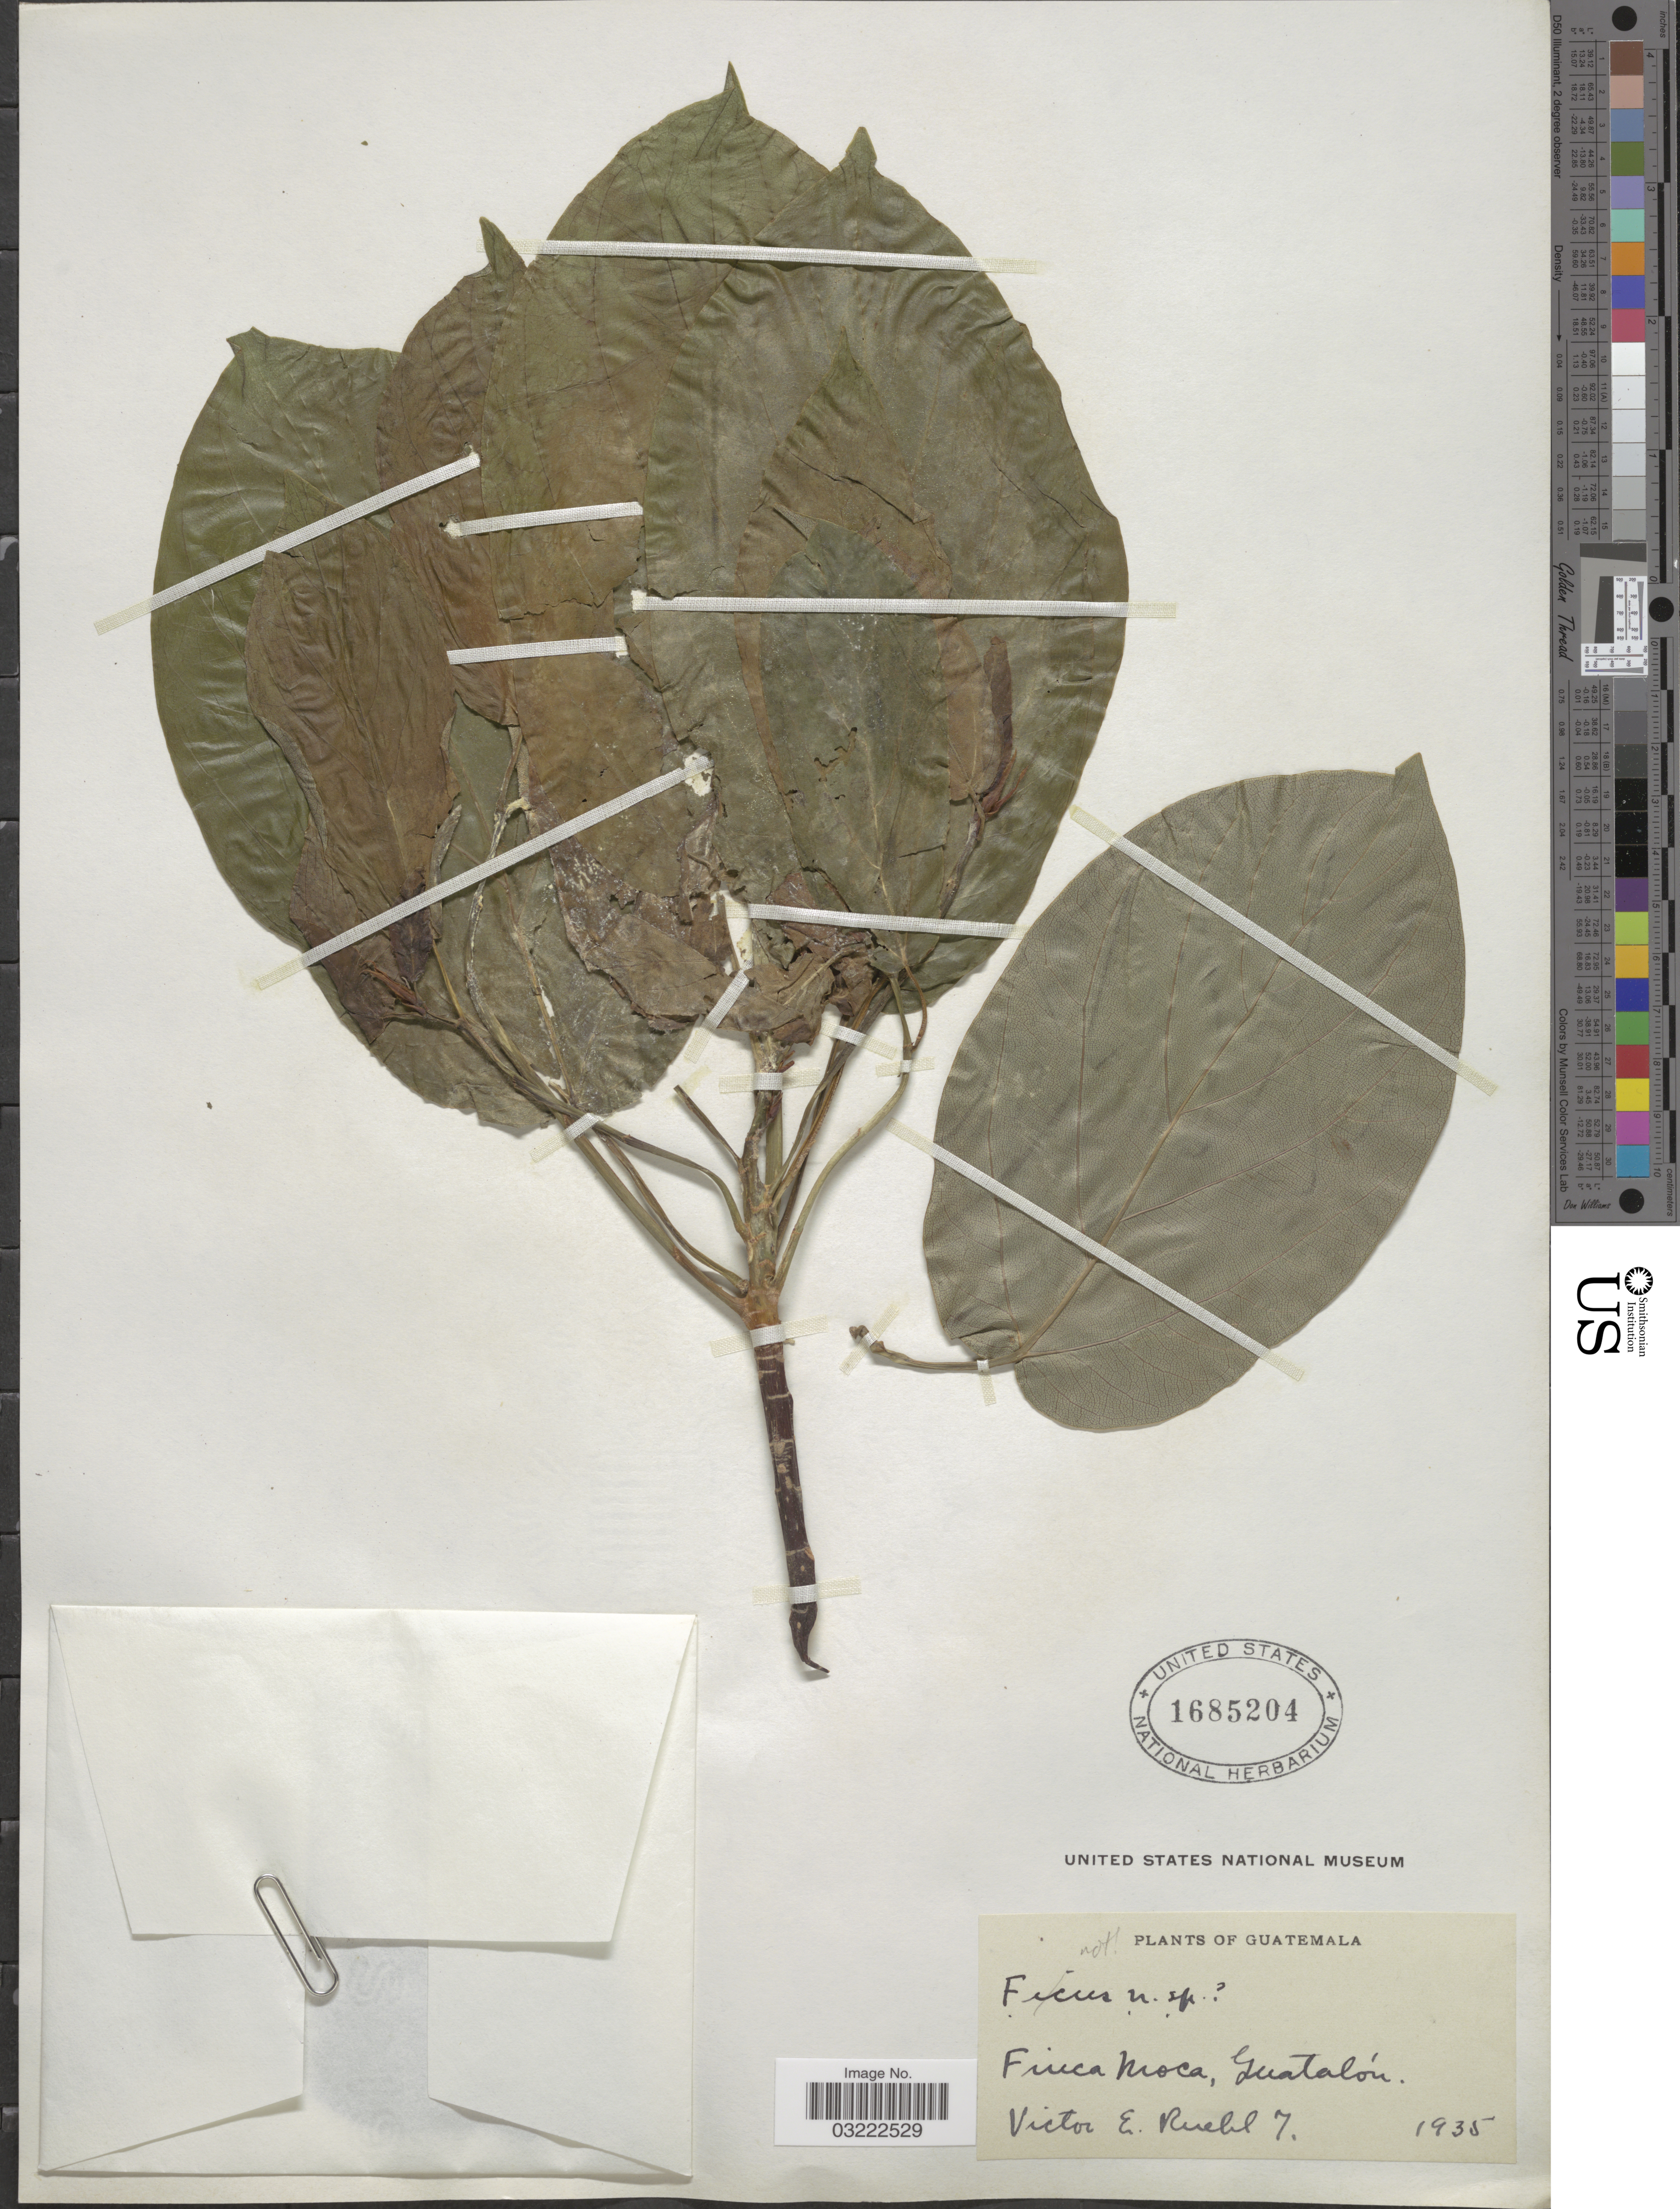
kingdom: Plantae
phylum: Tracheophyta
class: Magnoliopsida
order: Malvales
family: Malvaceae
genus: Cavanillesia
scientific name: Cavanillesia sp.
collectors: V. Ruehl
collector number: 7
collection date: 1935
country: Guatemala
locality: Finca Moca, Guatalón.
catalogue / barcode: US 1685204